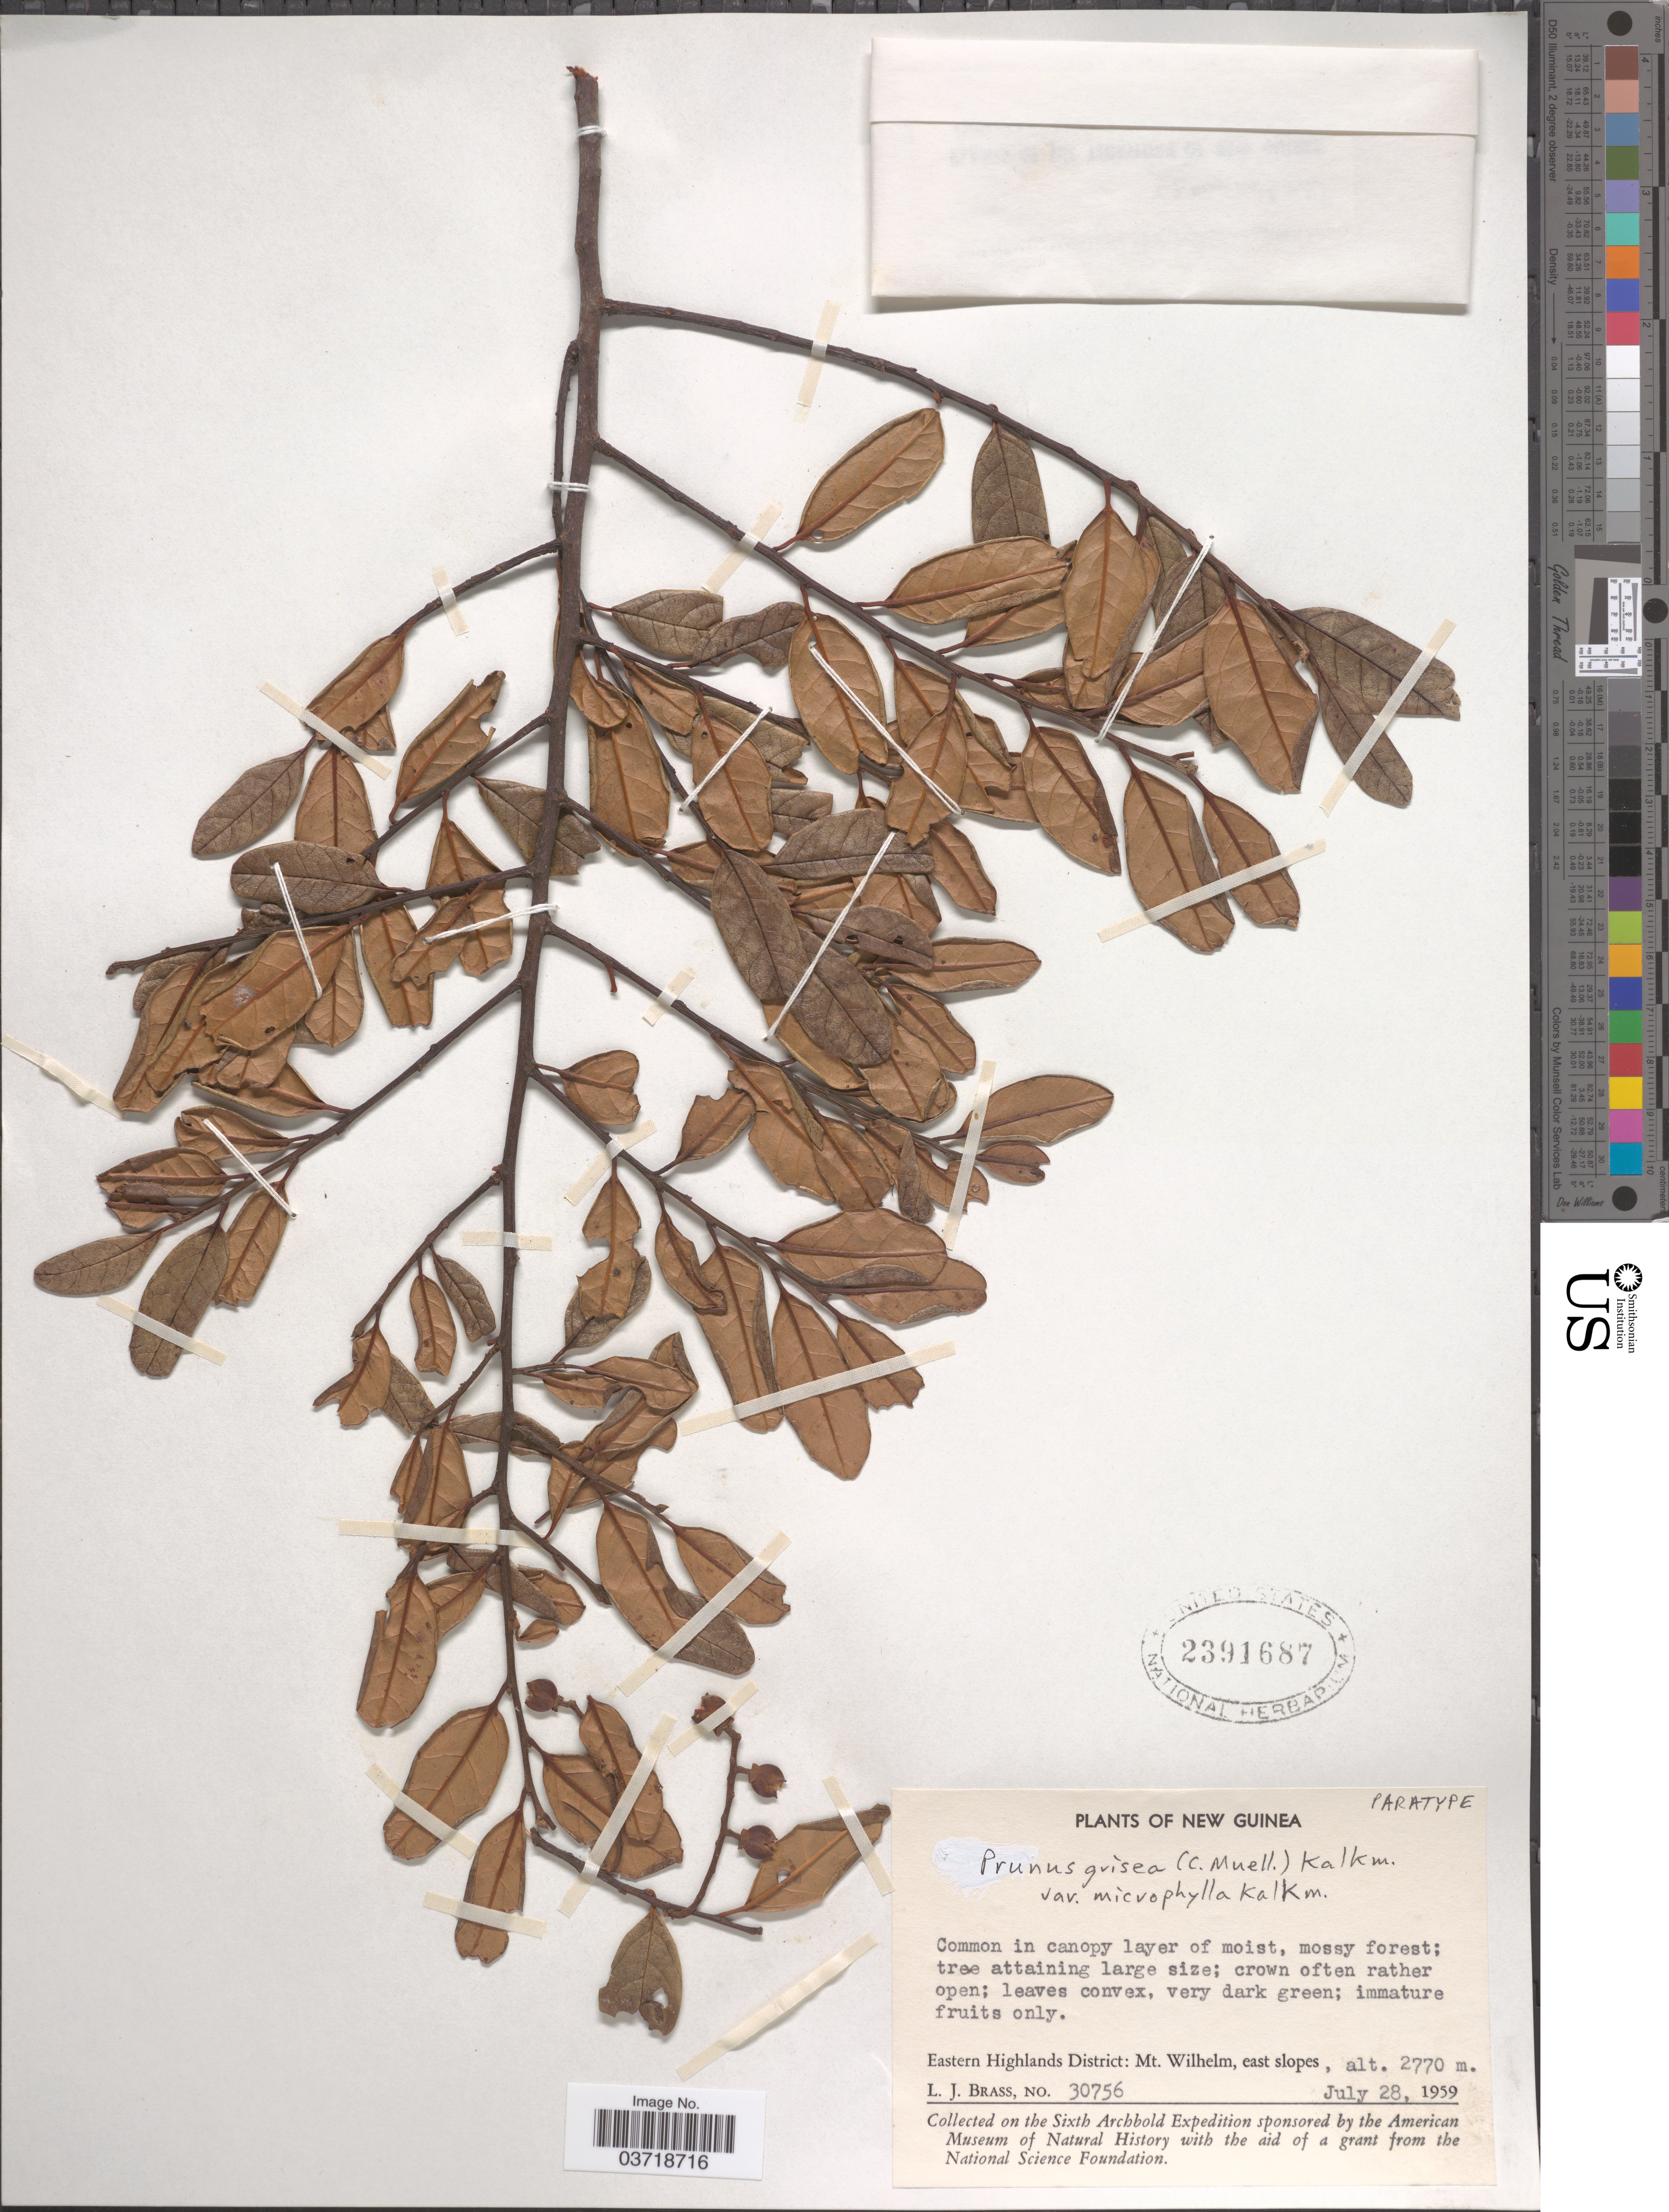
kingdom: Plantae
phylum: Tracheophyta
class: Magnoliopsida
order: Rosales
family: Rosaceae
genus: Prunus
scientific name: Prunus grisea var. microphylla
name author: Kalkman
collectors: L. J. Brass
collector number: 30756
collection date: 1959-07-28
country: Papua New Guinea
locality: New Guinea. Eastern Highlands District: Mt. Wilhelm, east slopes.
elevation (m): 2770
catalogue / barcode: US 2391687